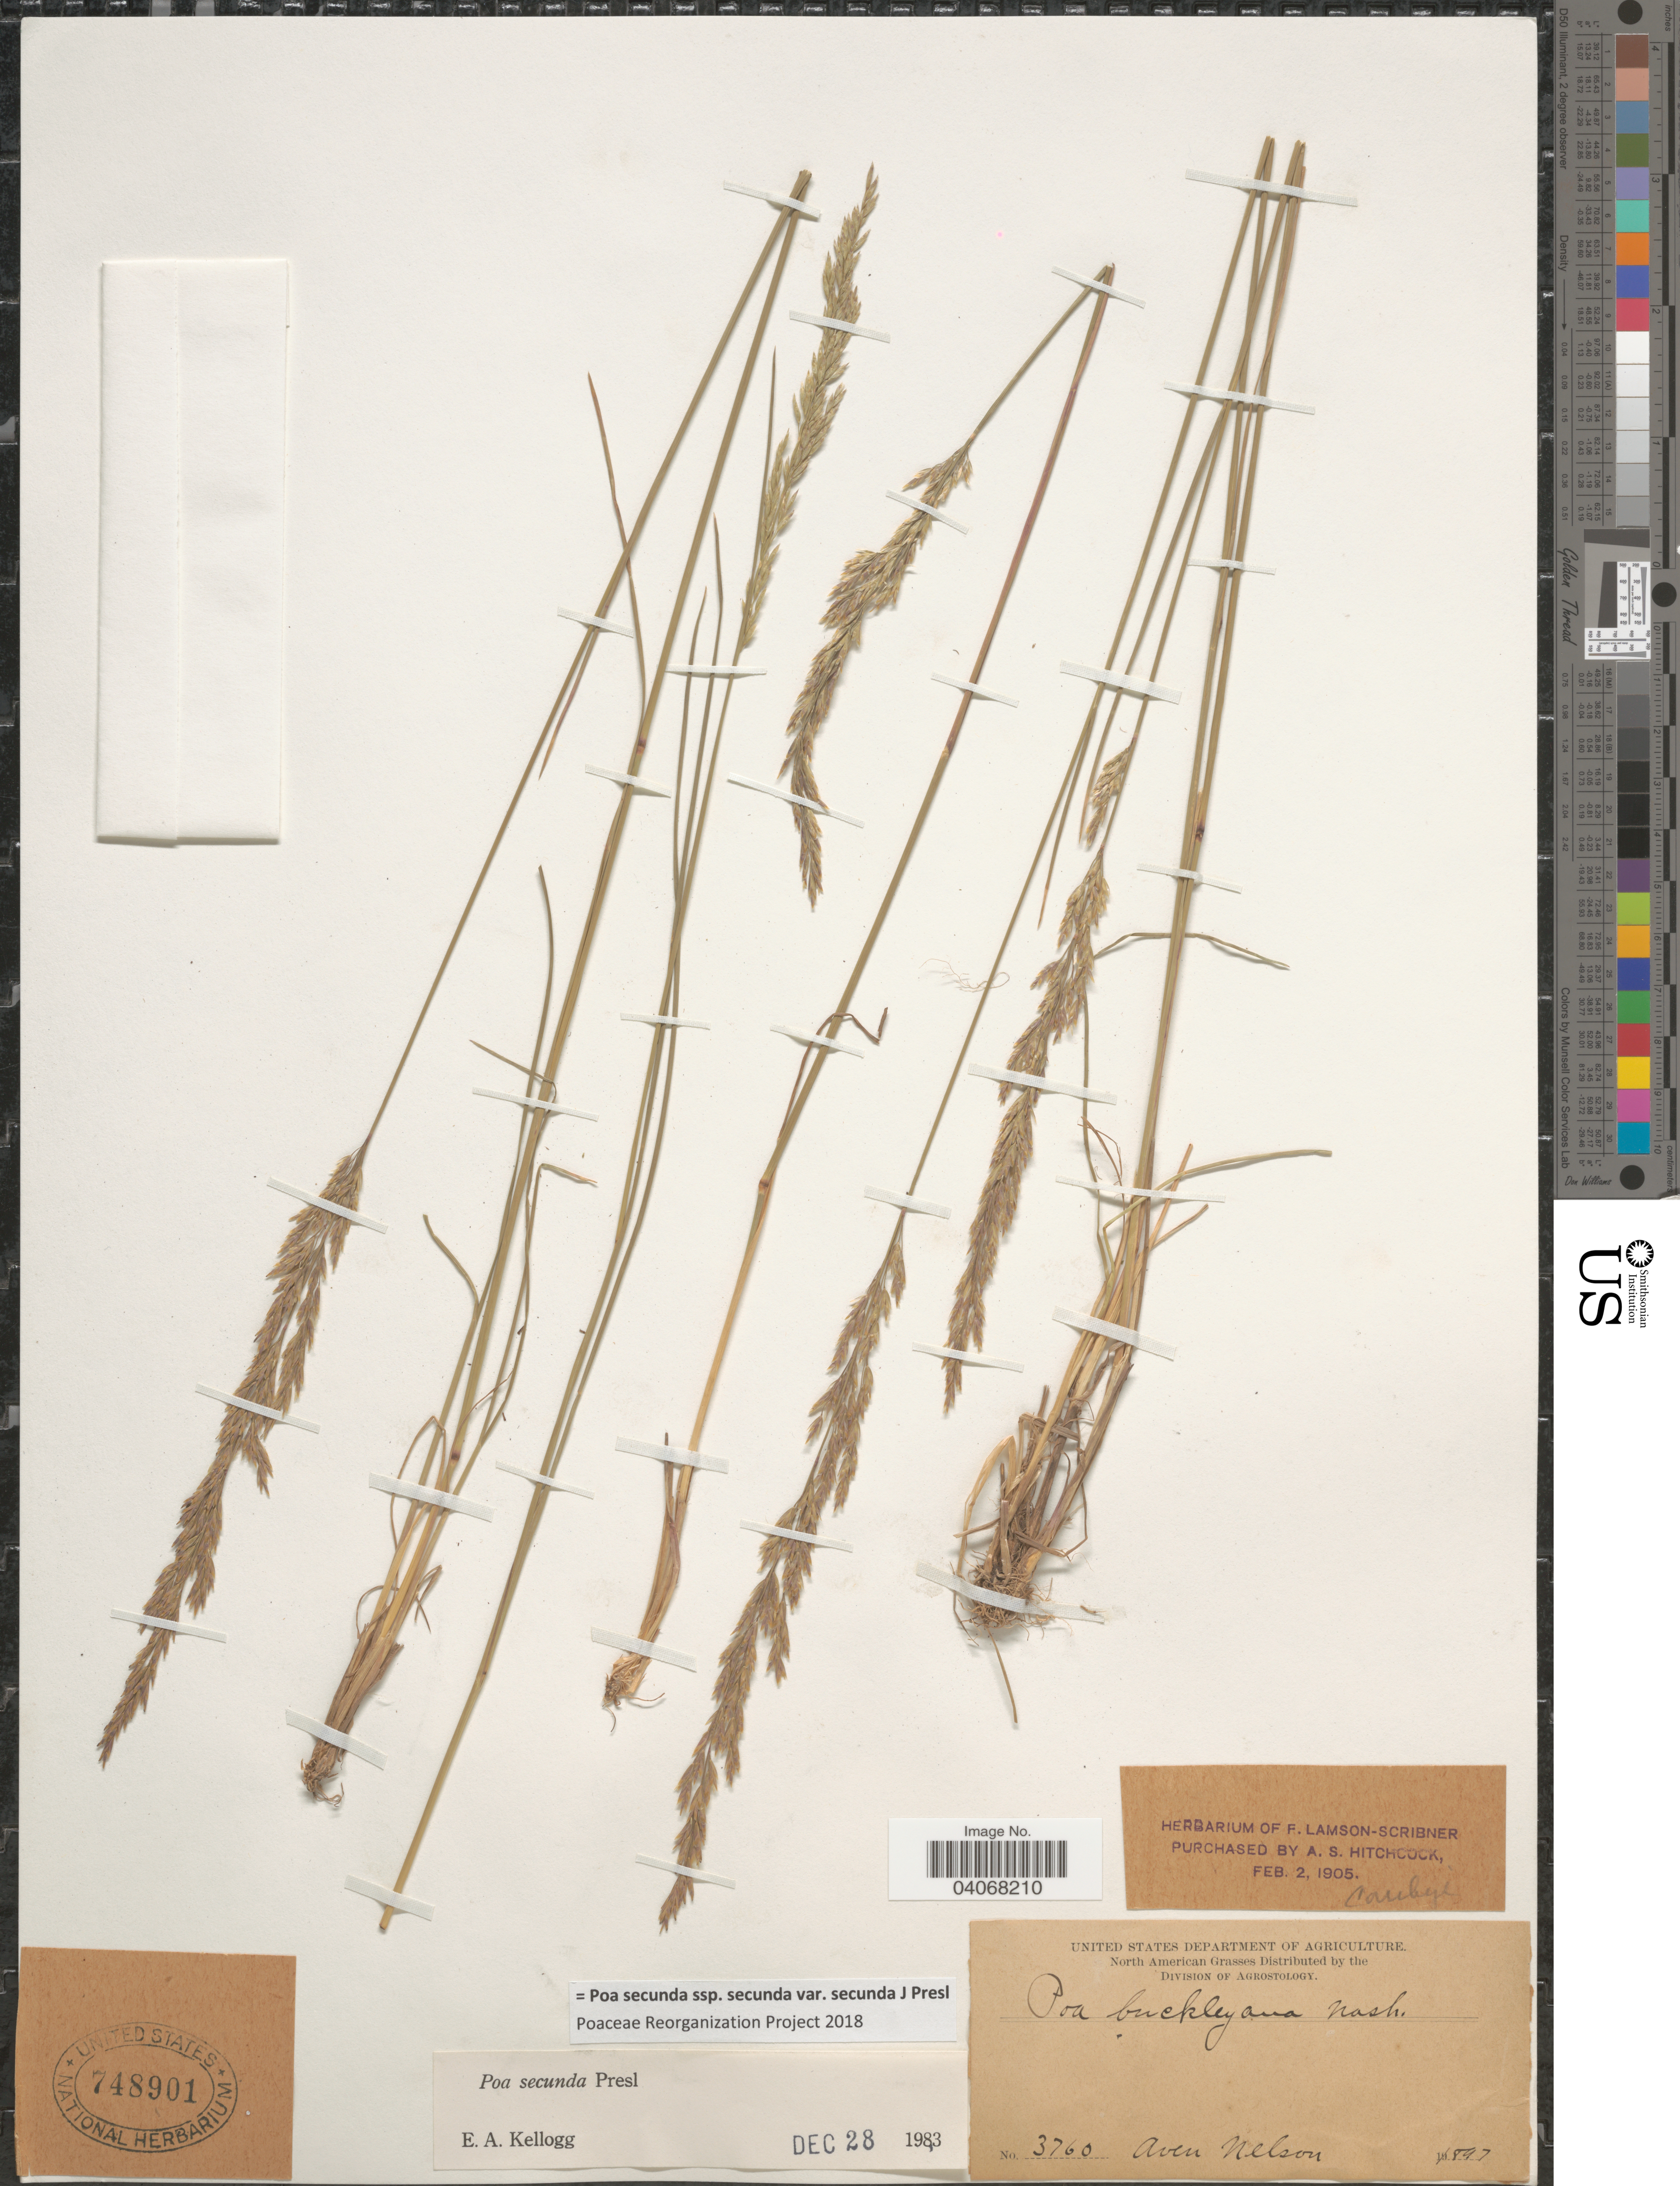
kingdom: Plantae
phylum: Tracheophyta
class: Liliopsida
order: Poales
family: Poaceae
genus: Poa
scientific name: Poa secunda subsp. secunda var. secunda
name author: J. Presl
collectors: A. Nelson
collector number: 3760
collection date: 1897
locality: North American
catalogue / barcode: US 748901